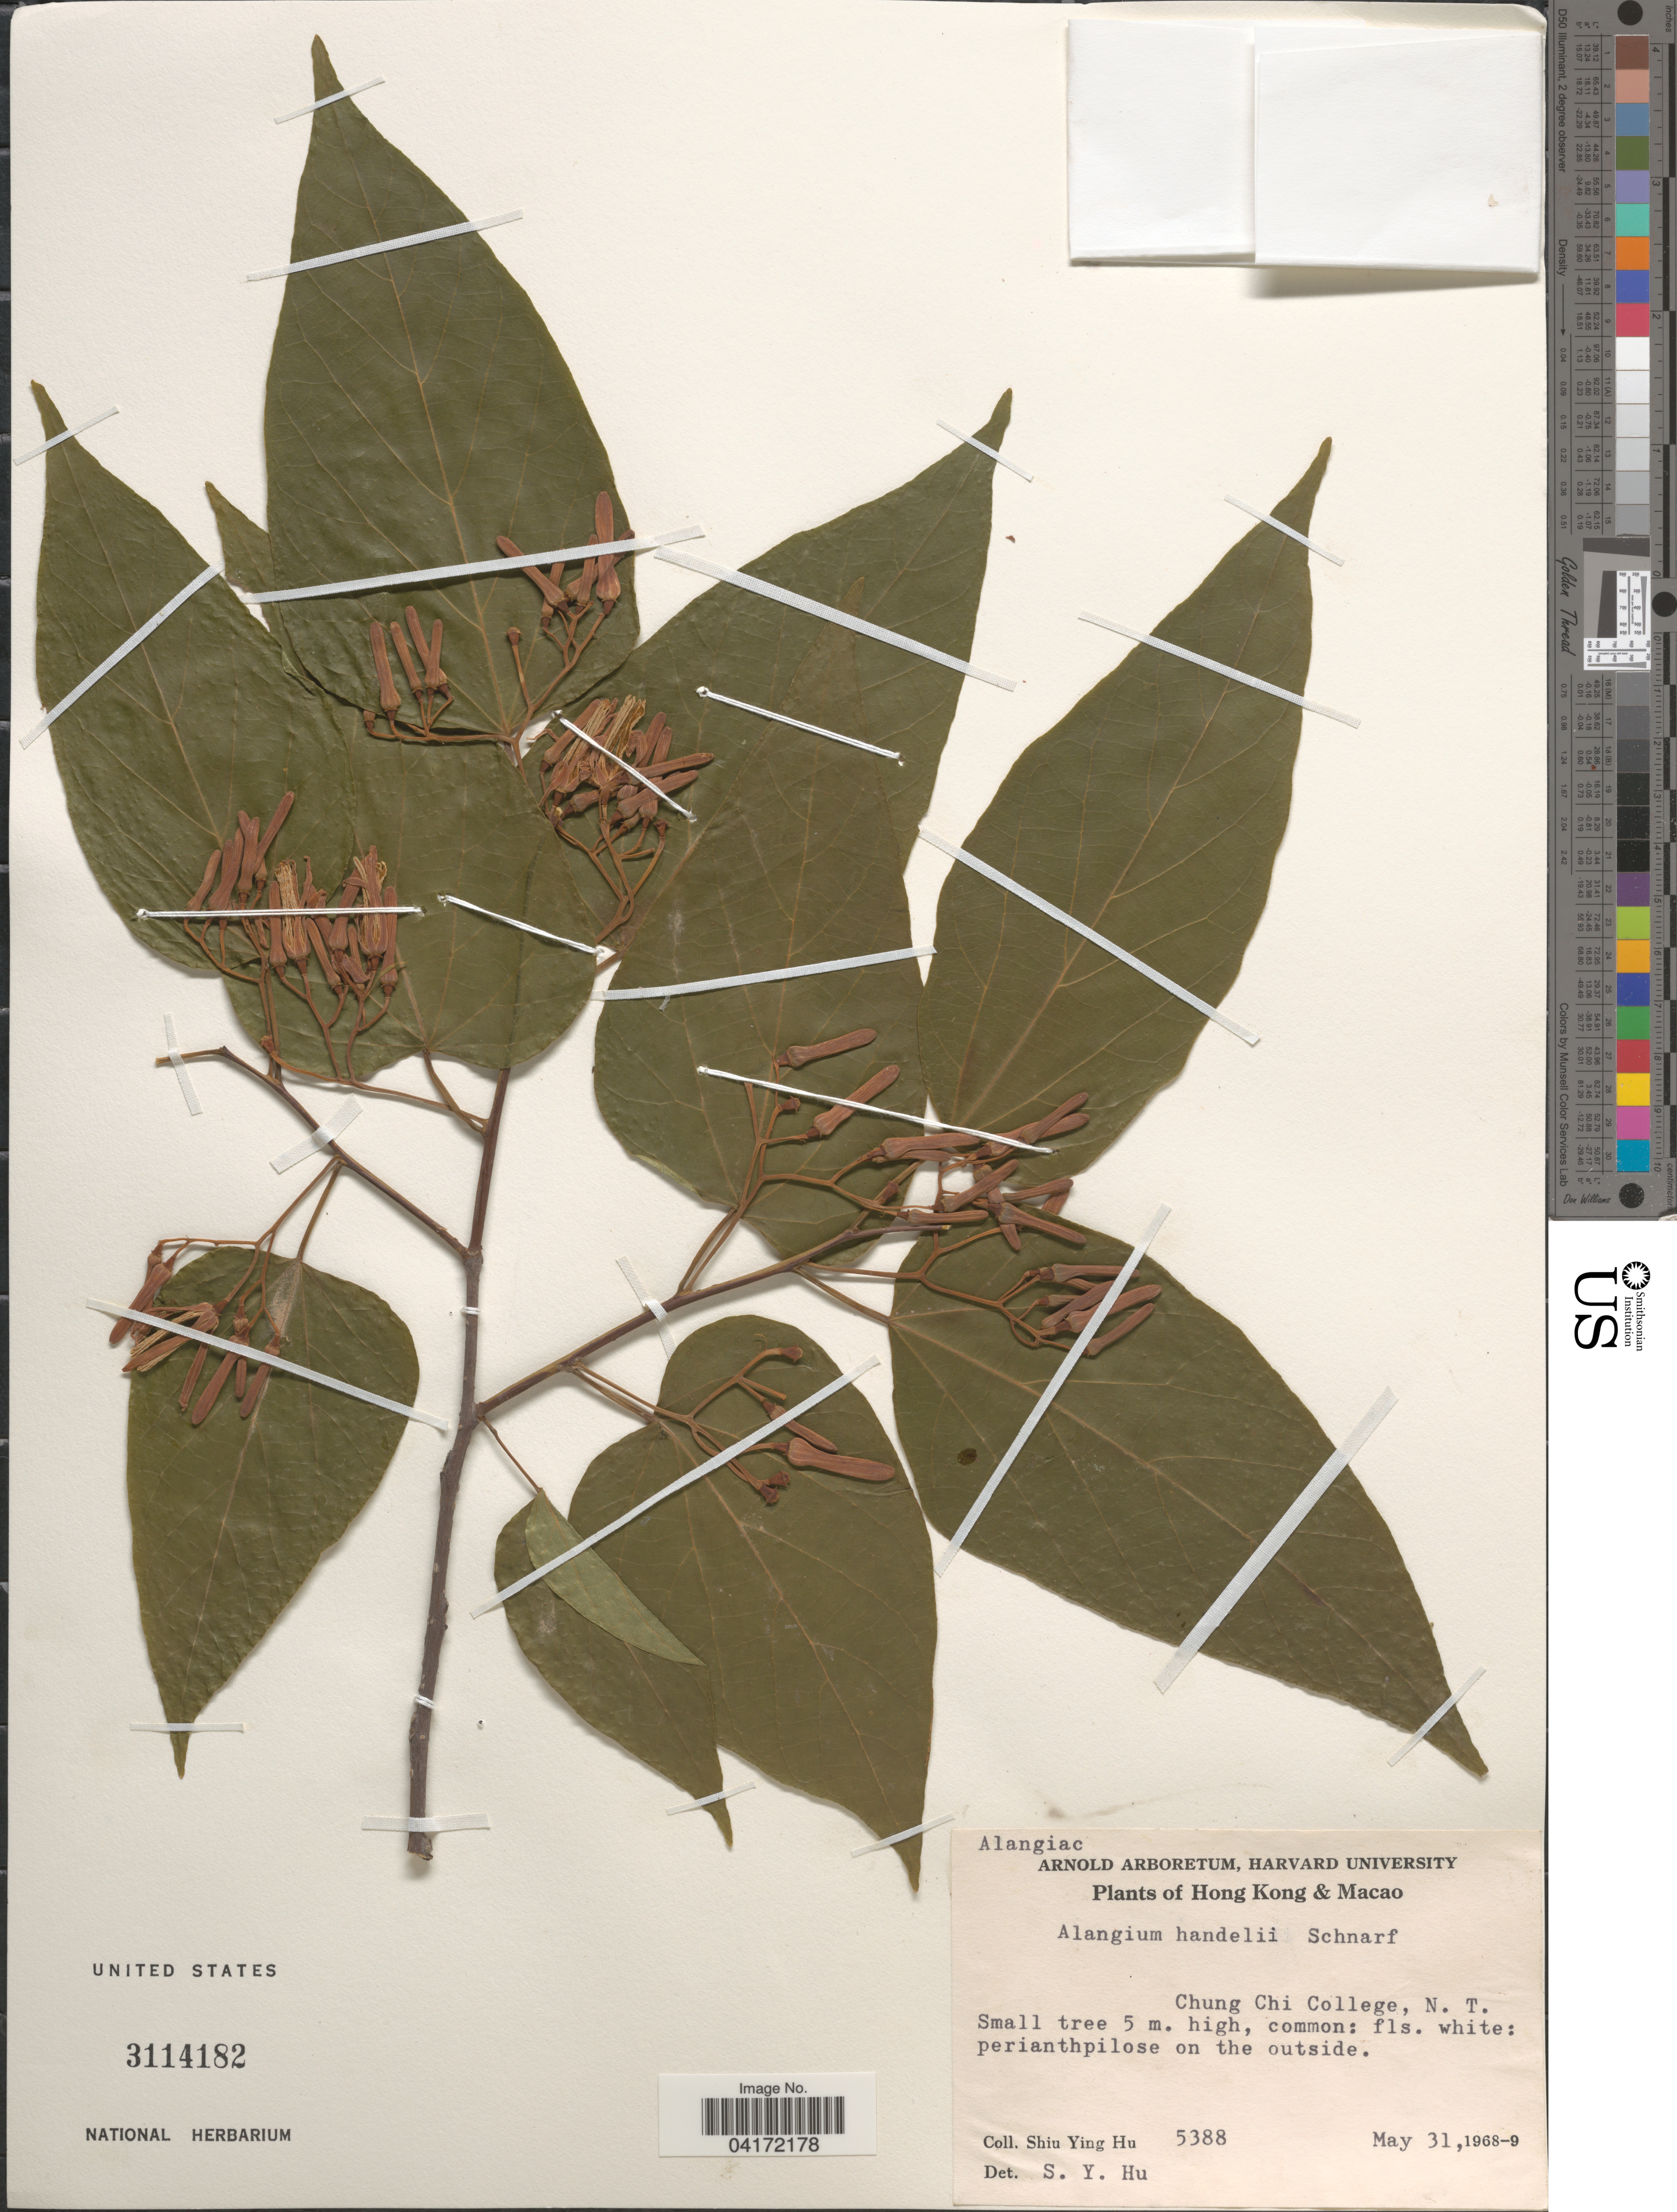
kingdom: Plantae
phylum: Tracheophyta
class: Magnoliopsida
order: Cornales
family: Cornaceae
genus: Alangium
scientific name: Alangium handelii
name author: Schnarf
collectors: S. Y. Hu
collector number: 5388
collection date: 1968-05-31/1969-05-31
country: China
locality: Hong Kong & Macao. Chung Chi College, N. T.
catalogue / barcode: US 3114182